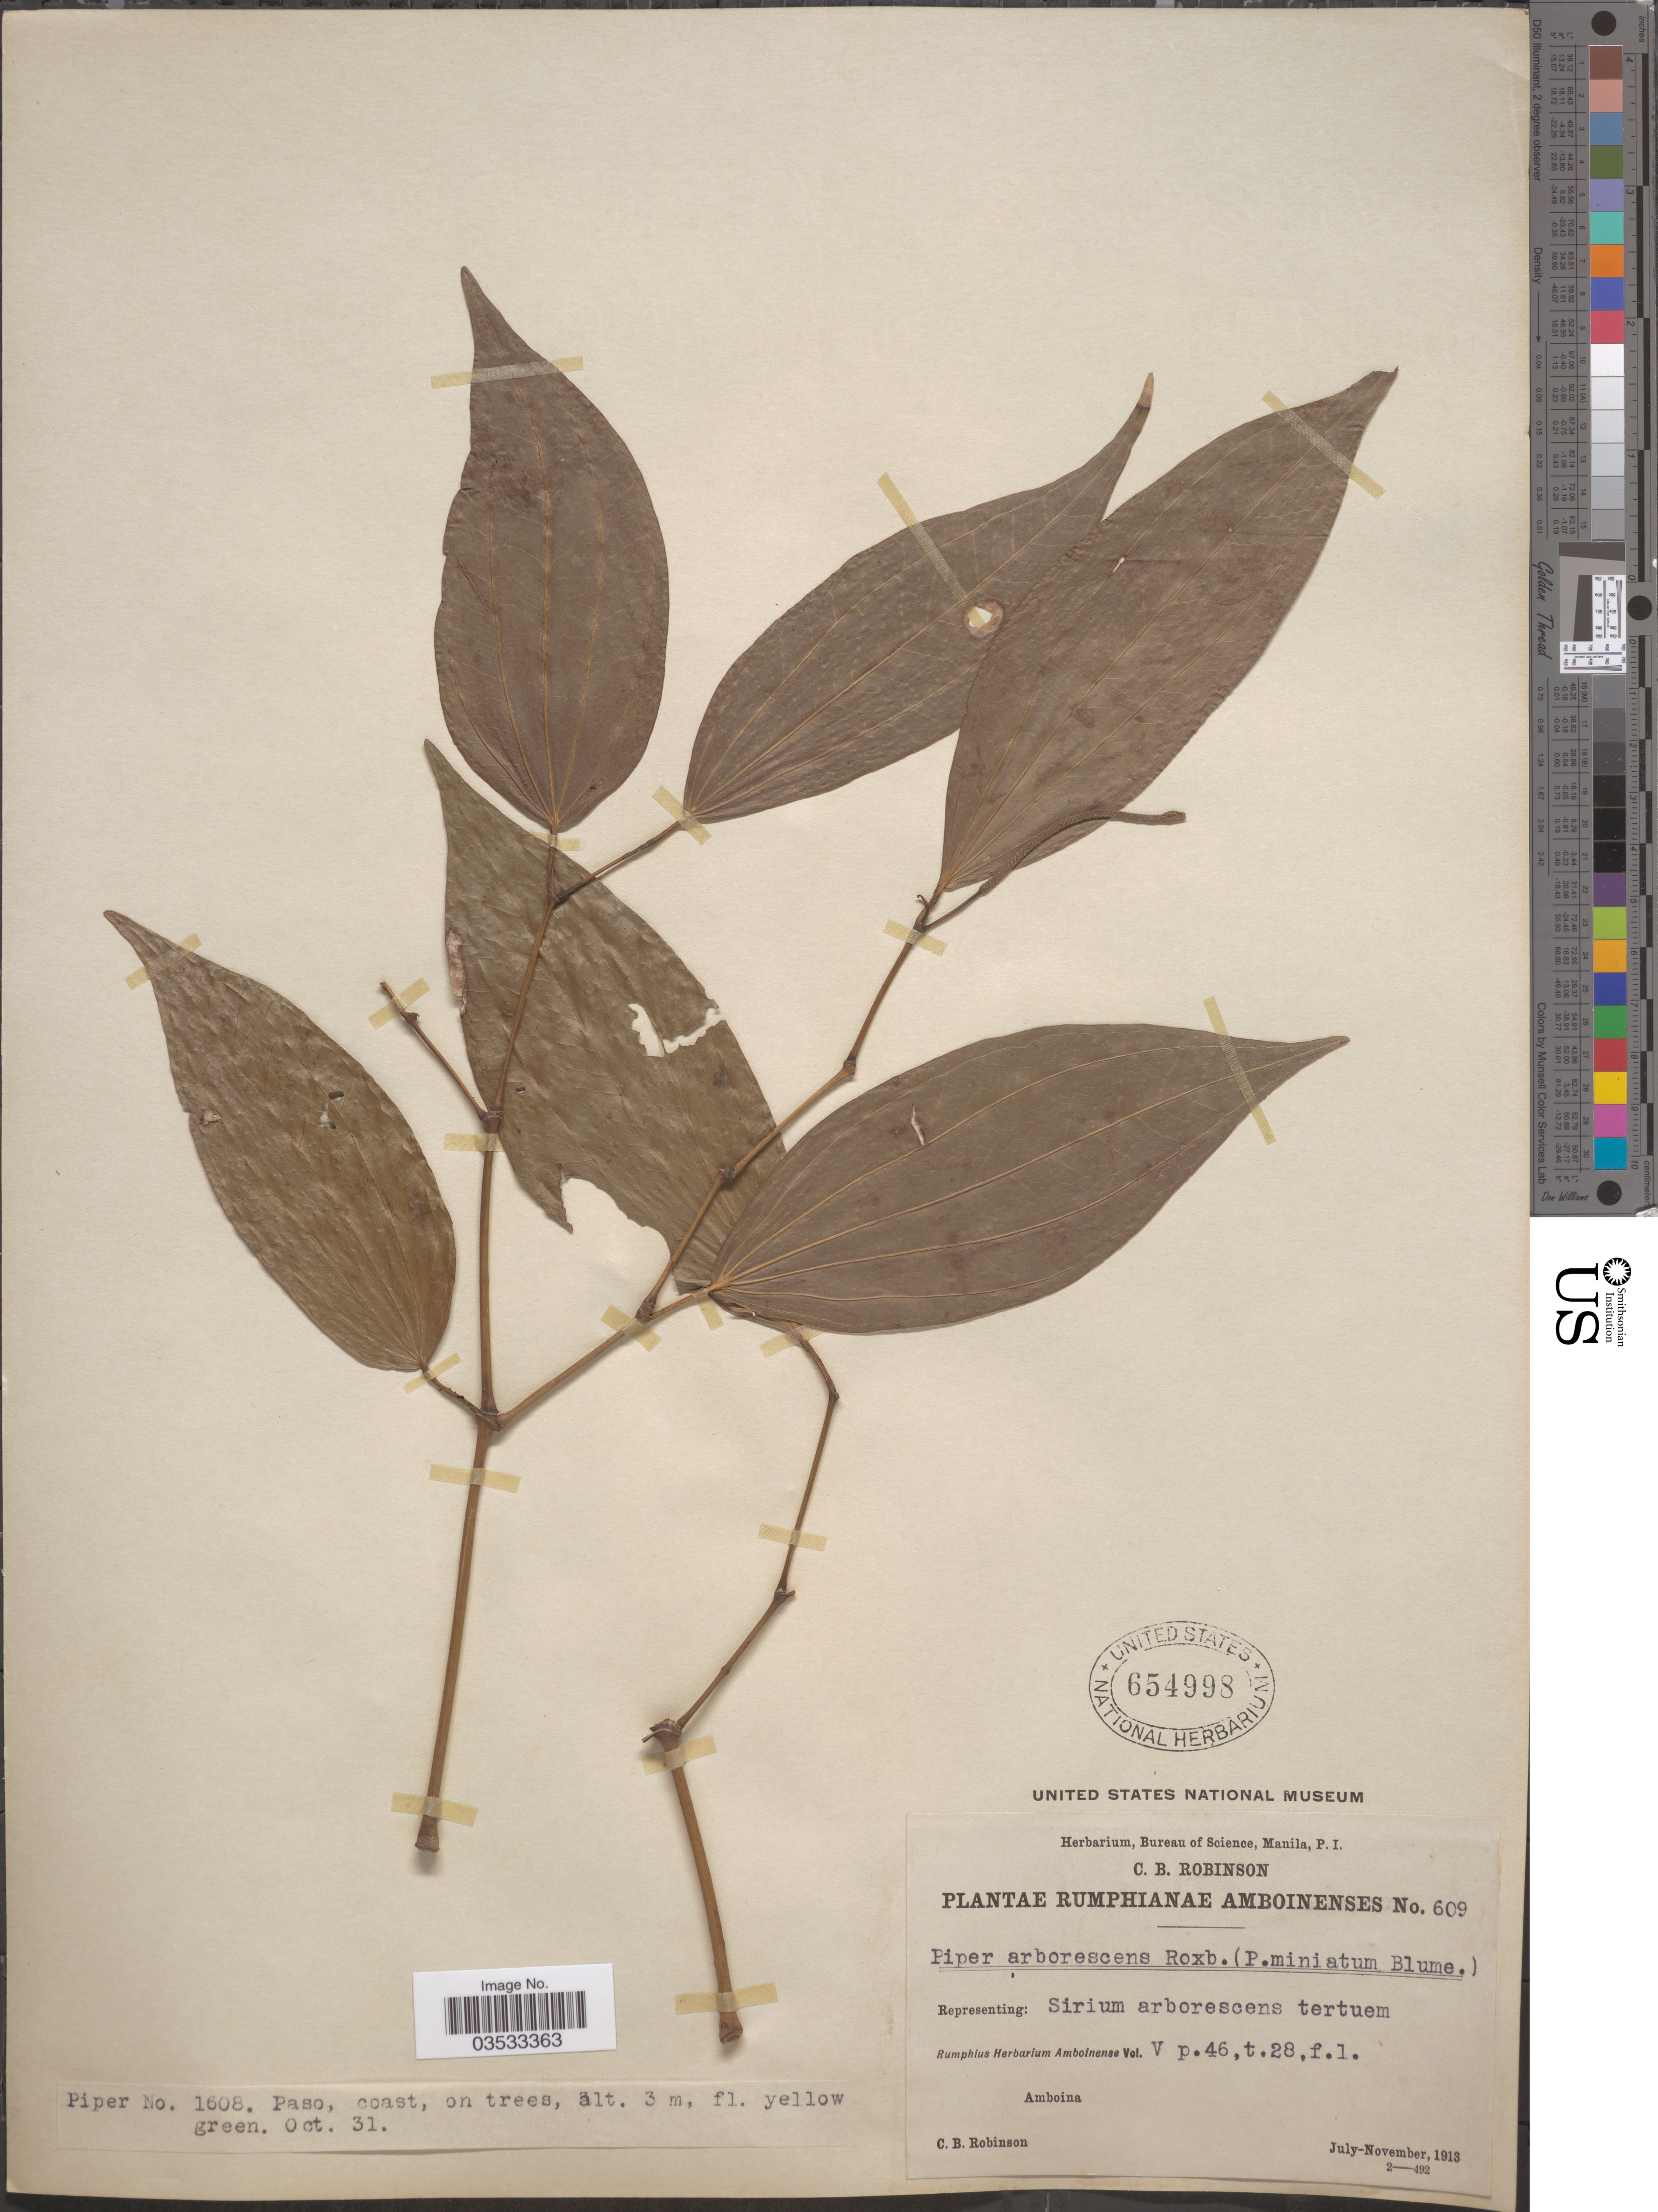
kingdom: Plantae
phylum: Tracheophyta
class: Magnoliopsida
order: Piperales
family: Piperaceae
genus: Piper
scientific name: Piper arborescens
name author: Roxb.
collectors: C. Robinson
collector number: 609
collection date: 1913-10-31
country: Indonesia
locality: Paso. Amboina.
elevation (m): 3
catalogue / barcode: US 654998